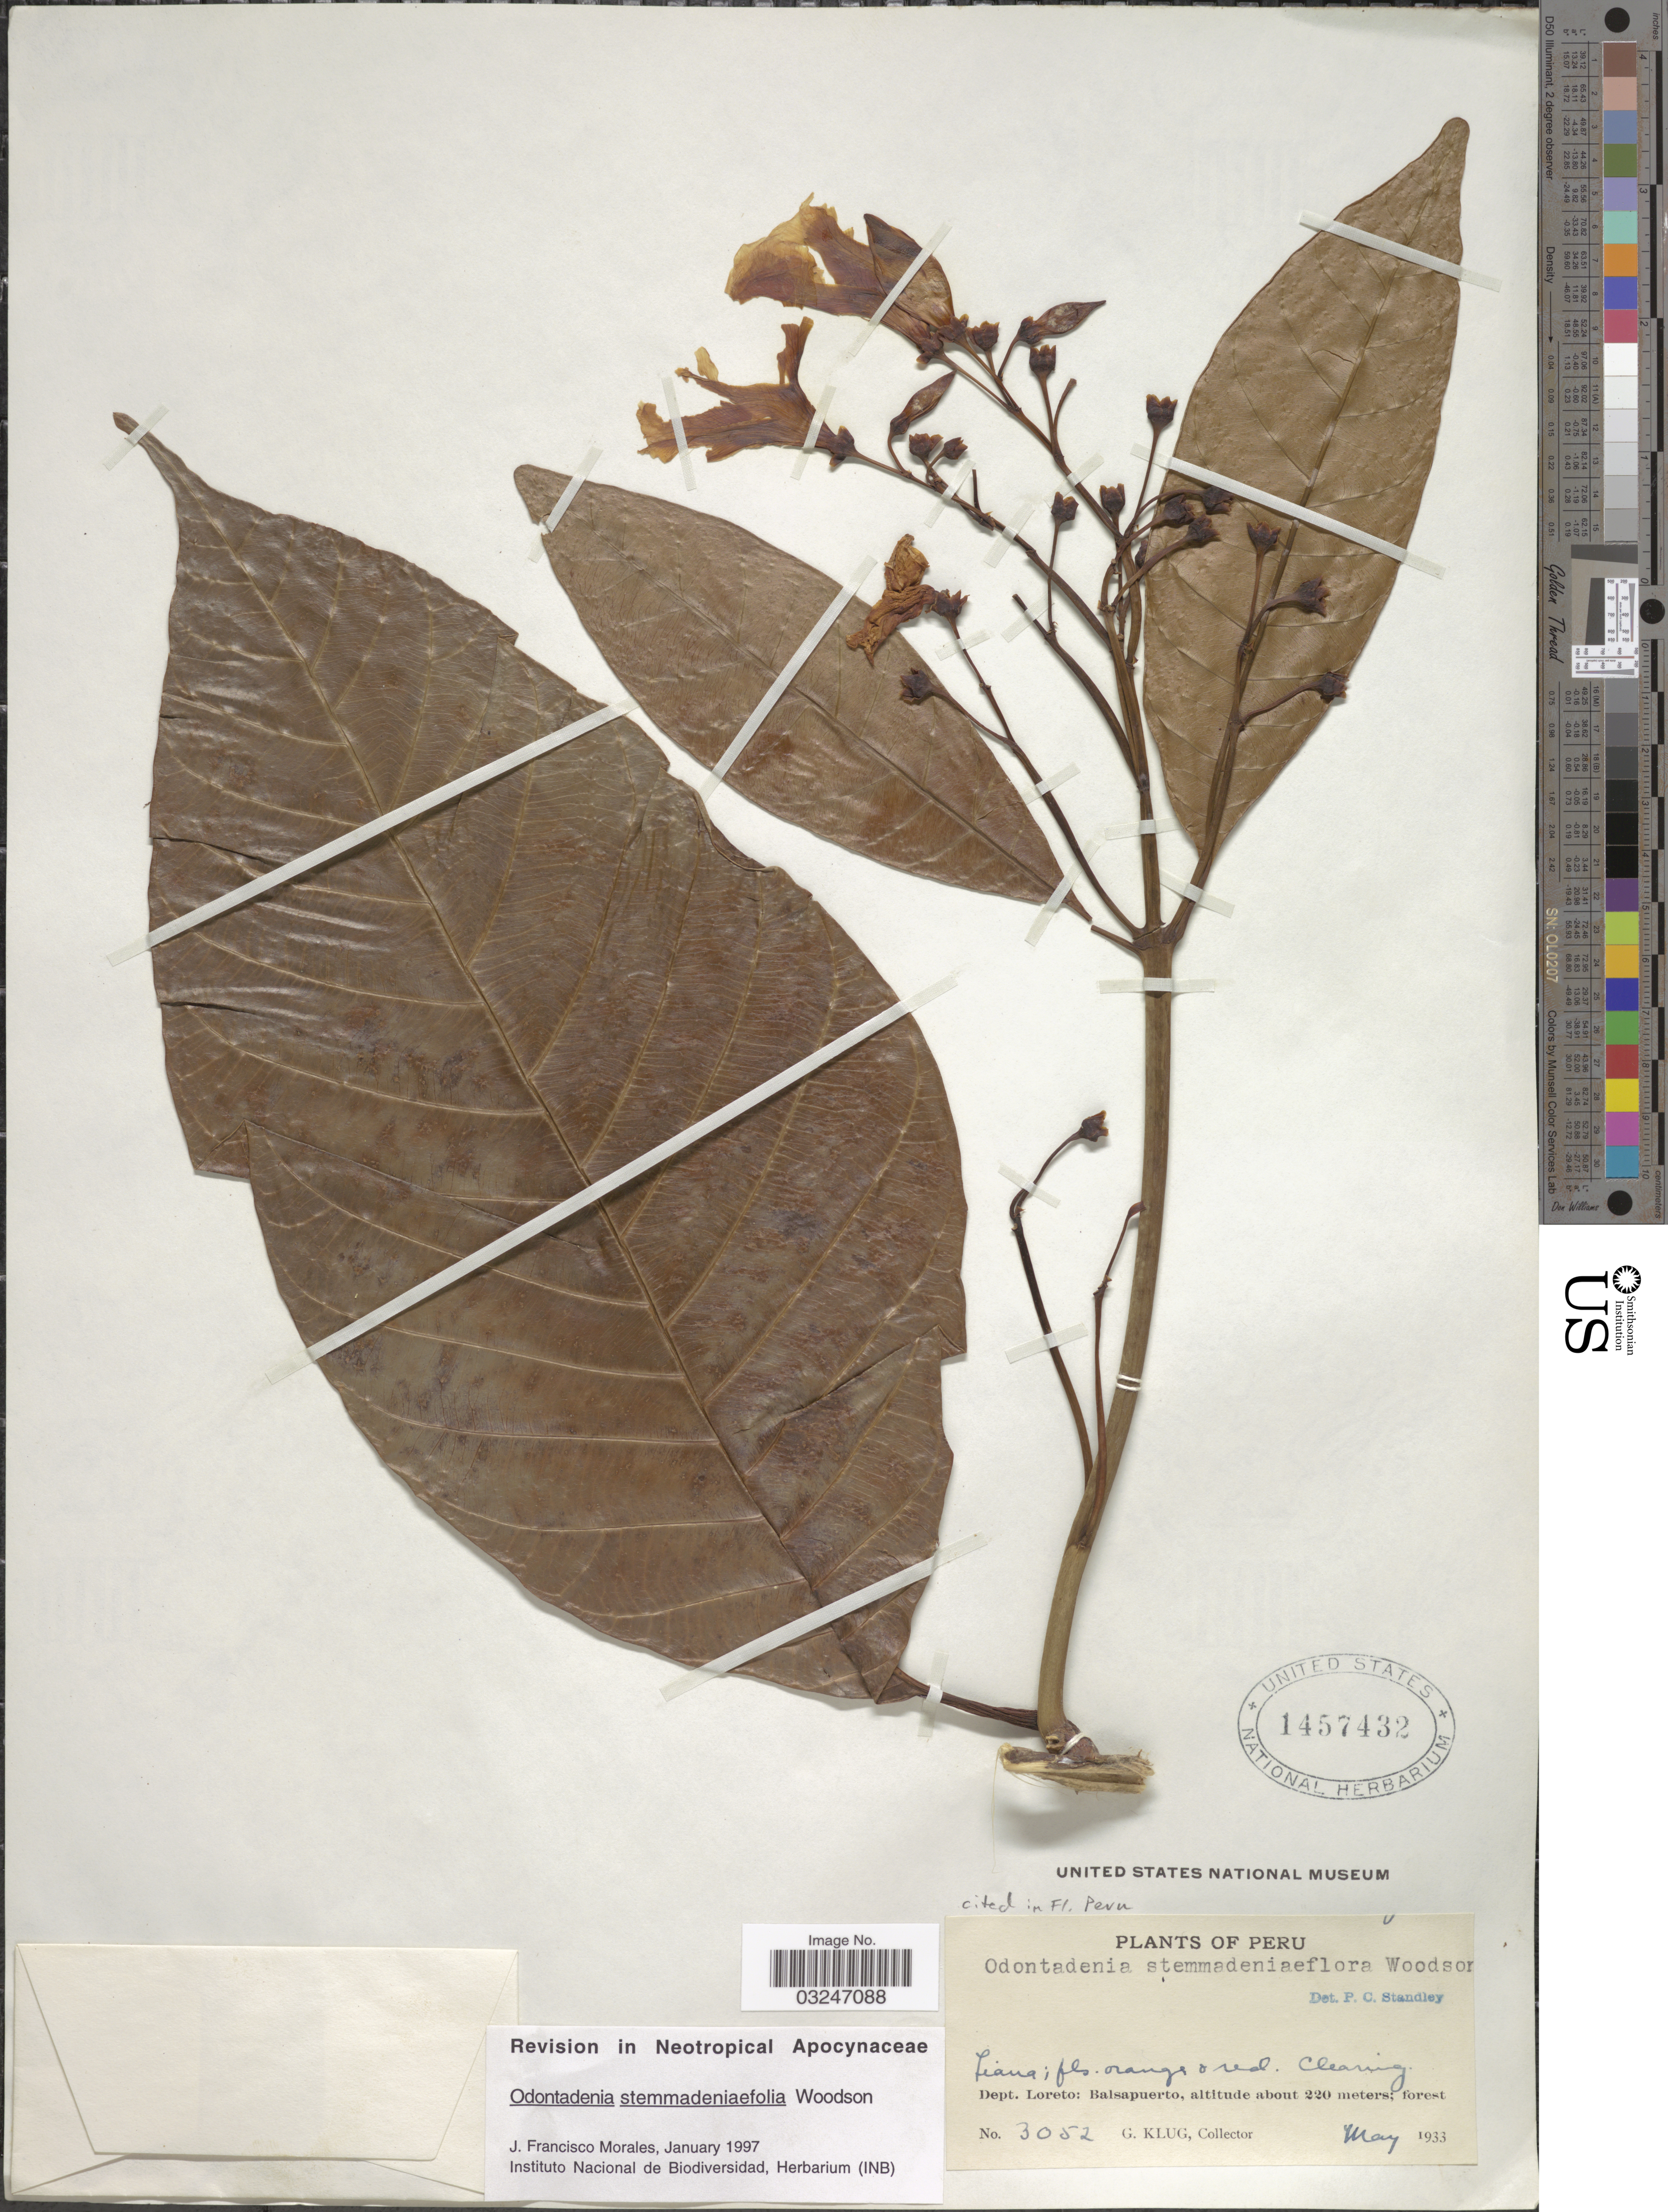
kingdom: Plantae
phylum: Tracheophyta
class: Magnoliopsida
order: Gentianales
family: Apocynaceae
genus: Odontadenia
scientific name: Odontadenia stemmadeniifolia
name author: Woodson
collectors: G. Klug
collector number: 3052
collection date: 1933-05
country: Peru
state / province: Loreto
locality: Dept. Loreto; Balsapuerto.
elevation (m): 220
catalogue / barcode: US 1457432